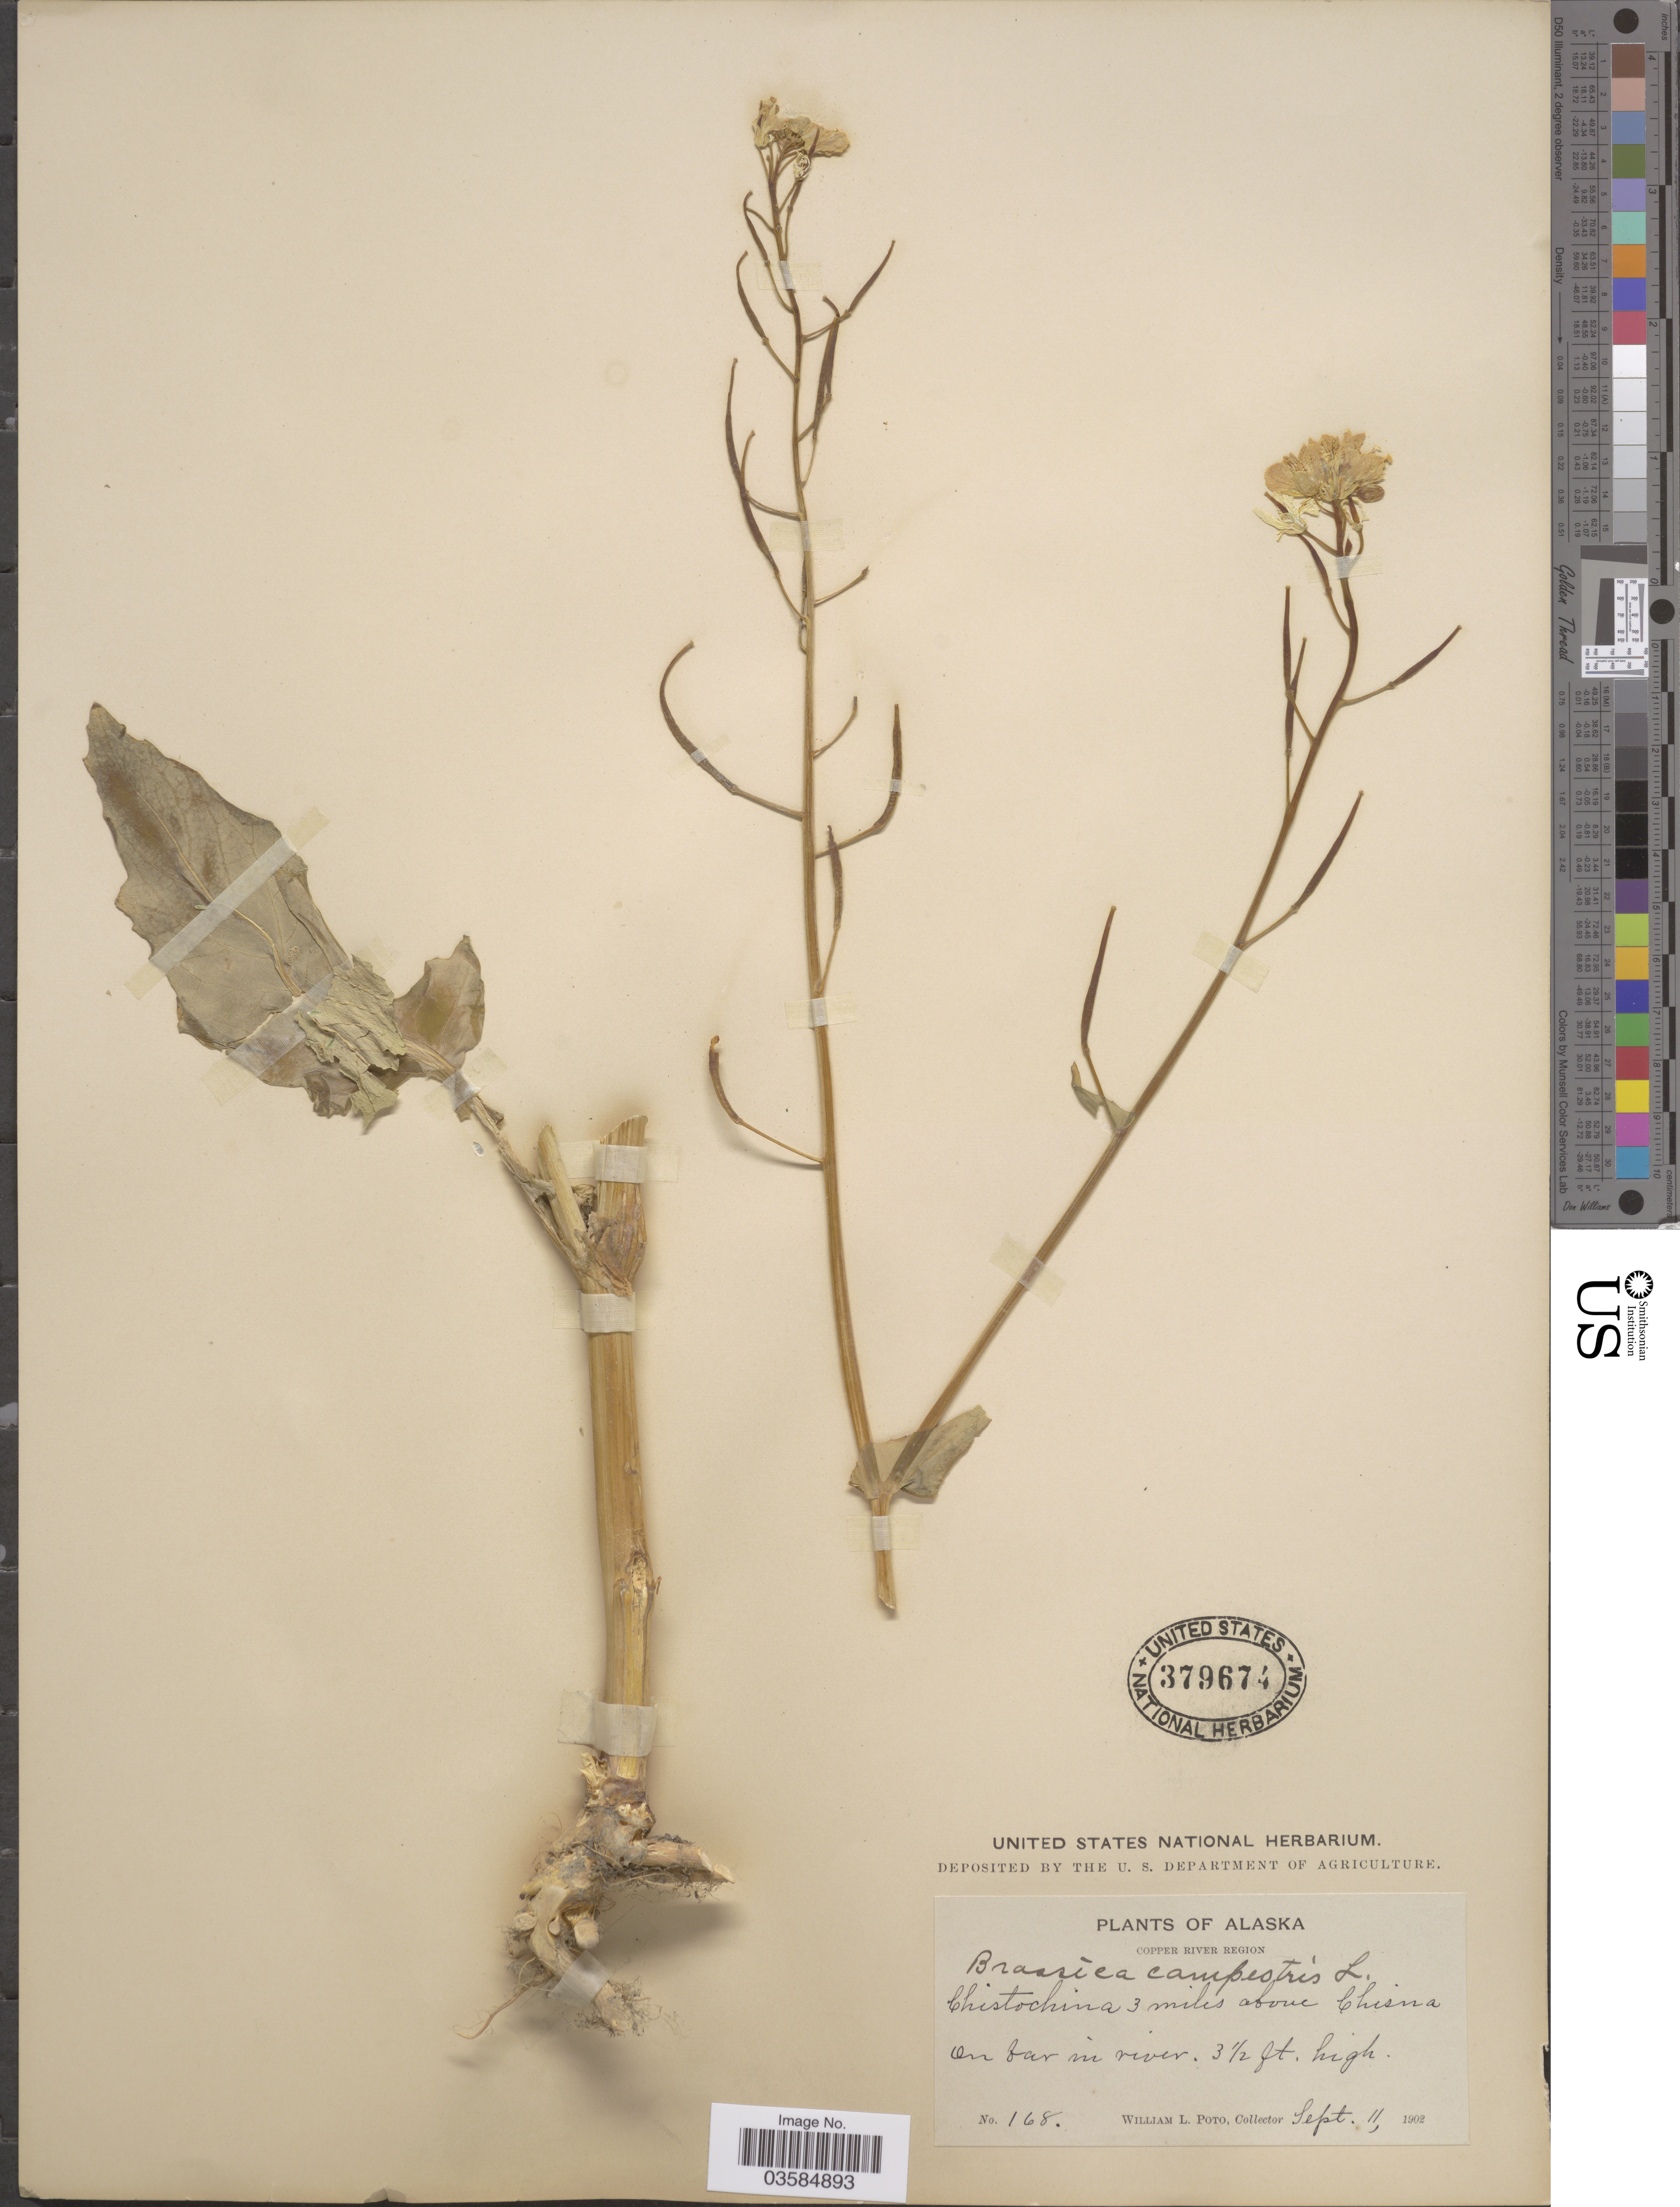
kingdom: Plantae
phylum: Tracheophyta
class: Magnoliopsida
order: Brassicales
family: Brassicaceae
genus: Brassica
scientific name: Brassica campestris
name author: L.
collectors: W. Poto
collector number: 168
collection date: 1902-09-11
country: United States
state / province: Alaska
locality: Copper River Region. Chistochina 3 miles above Chisna on far in river.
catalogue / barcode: US 379674